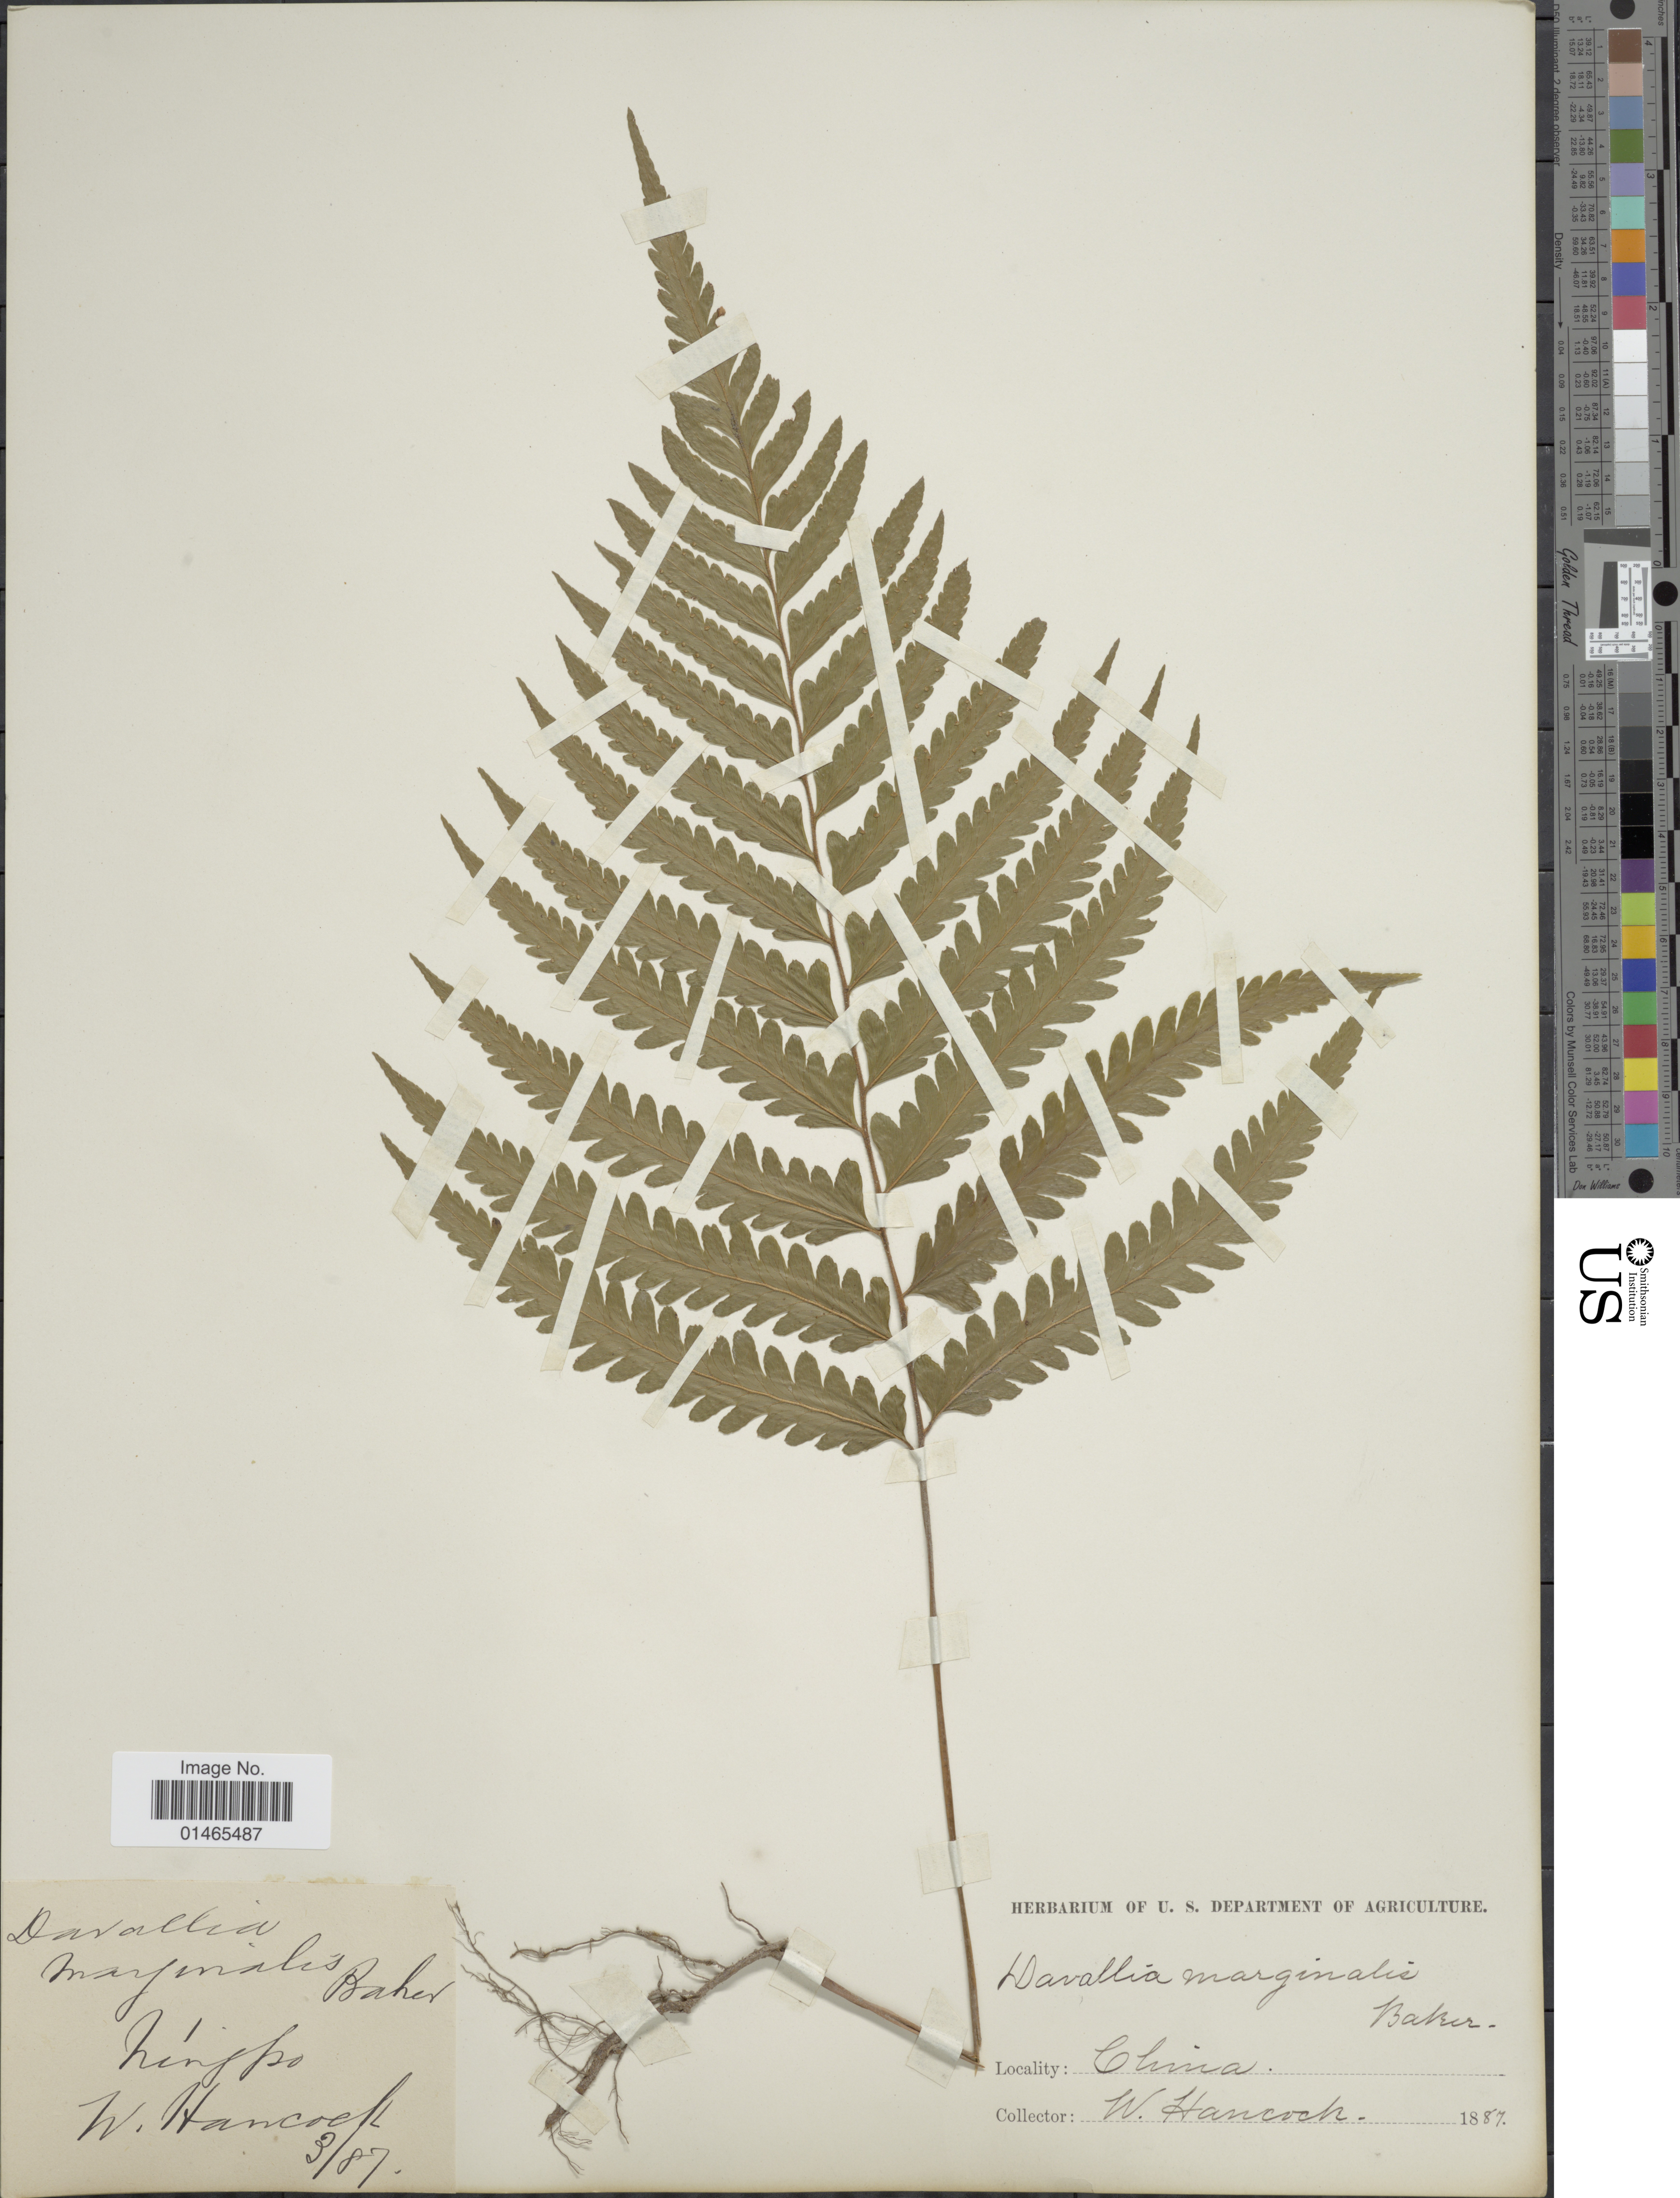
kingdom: Plantae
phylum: Tracheophyta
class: Polypodiopsida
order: Polypodiales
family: Dennstaedtiaceae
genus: Microlepia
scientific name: Microlepia marginata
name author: (Houtt.) C. Chr.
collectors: W. Hancock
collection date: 1887-03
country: China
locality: Ningpo